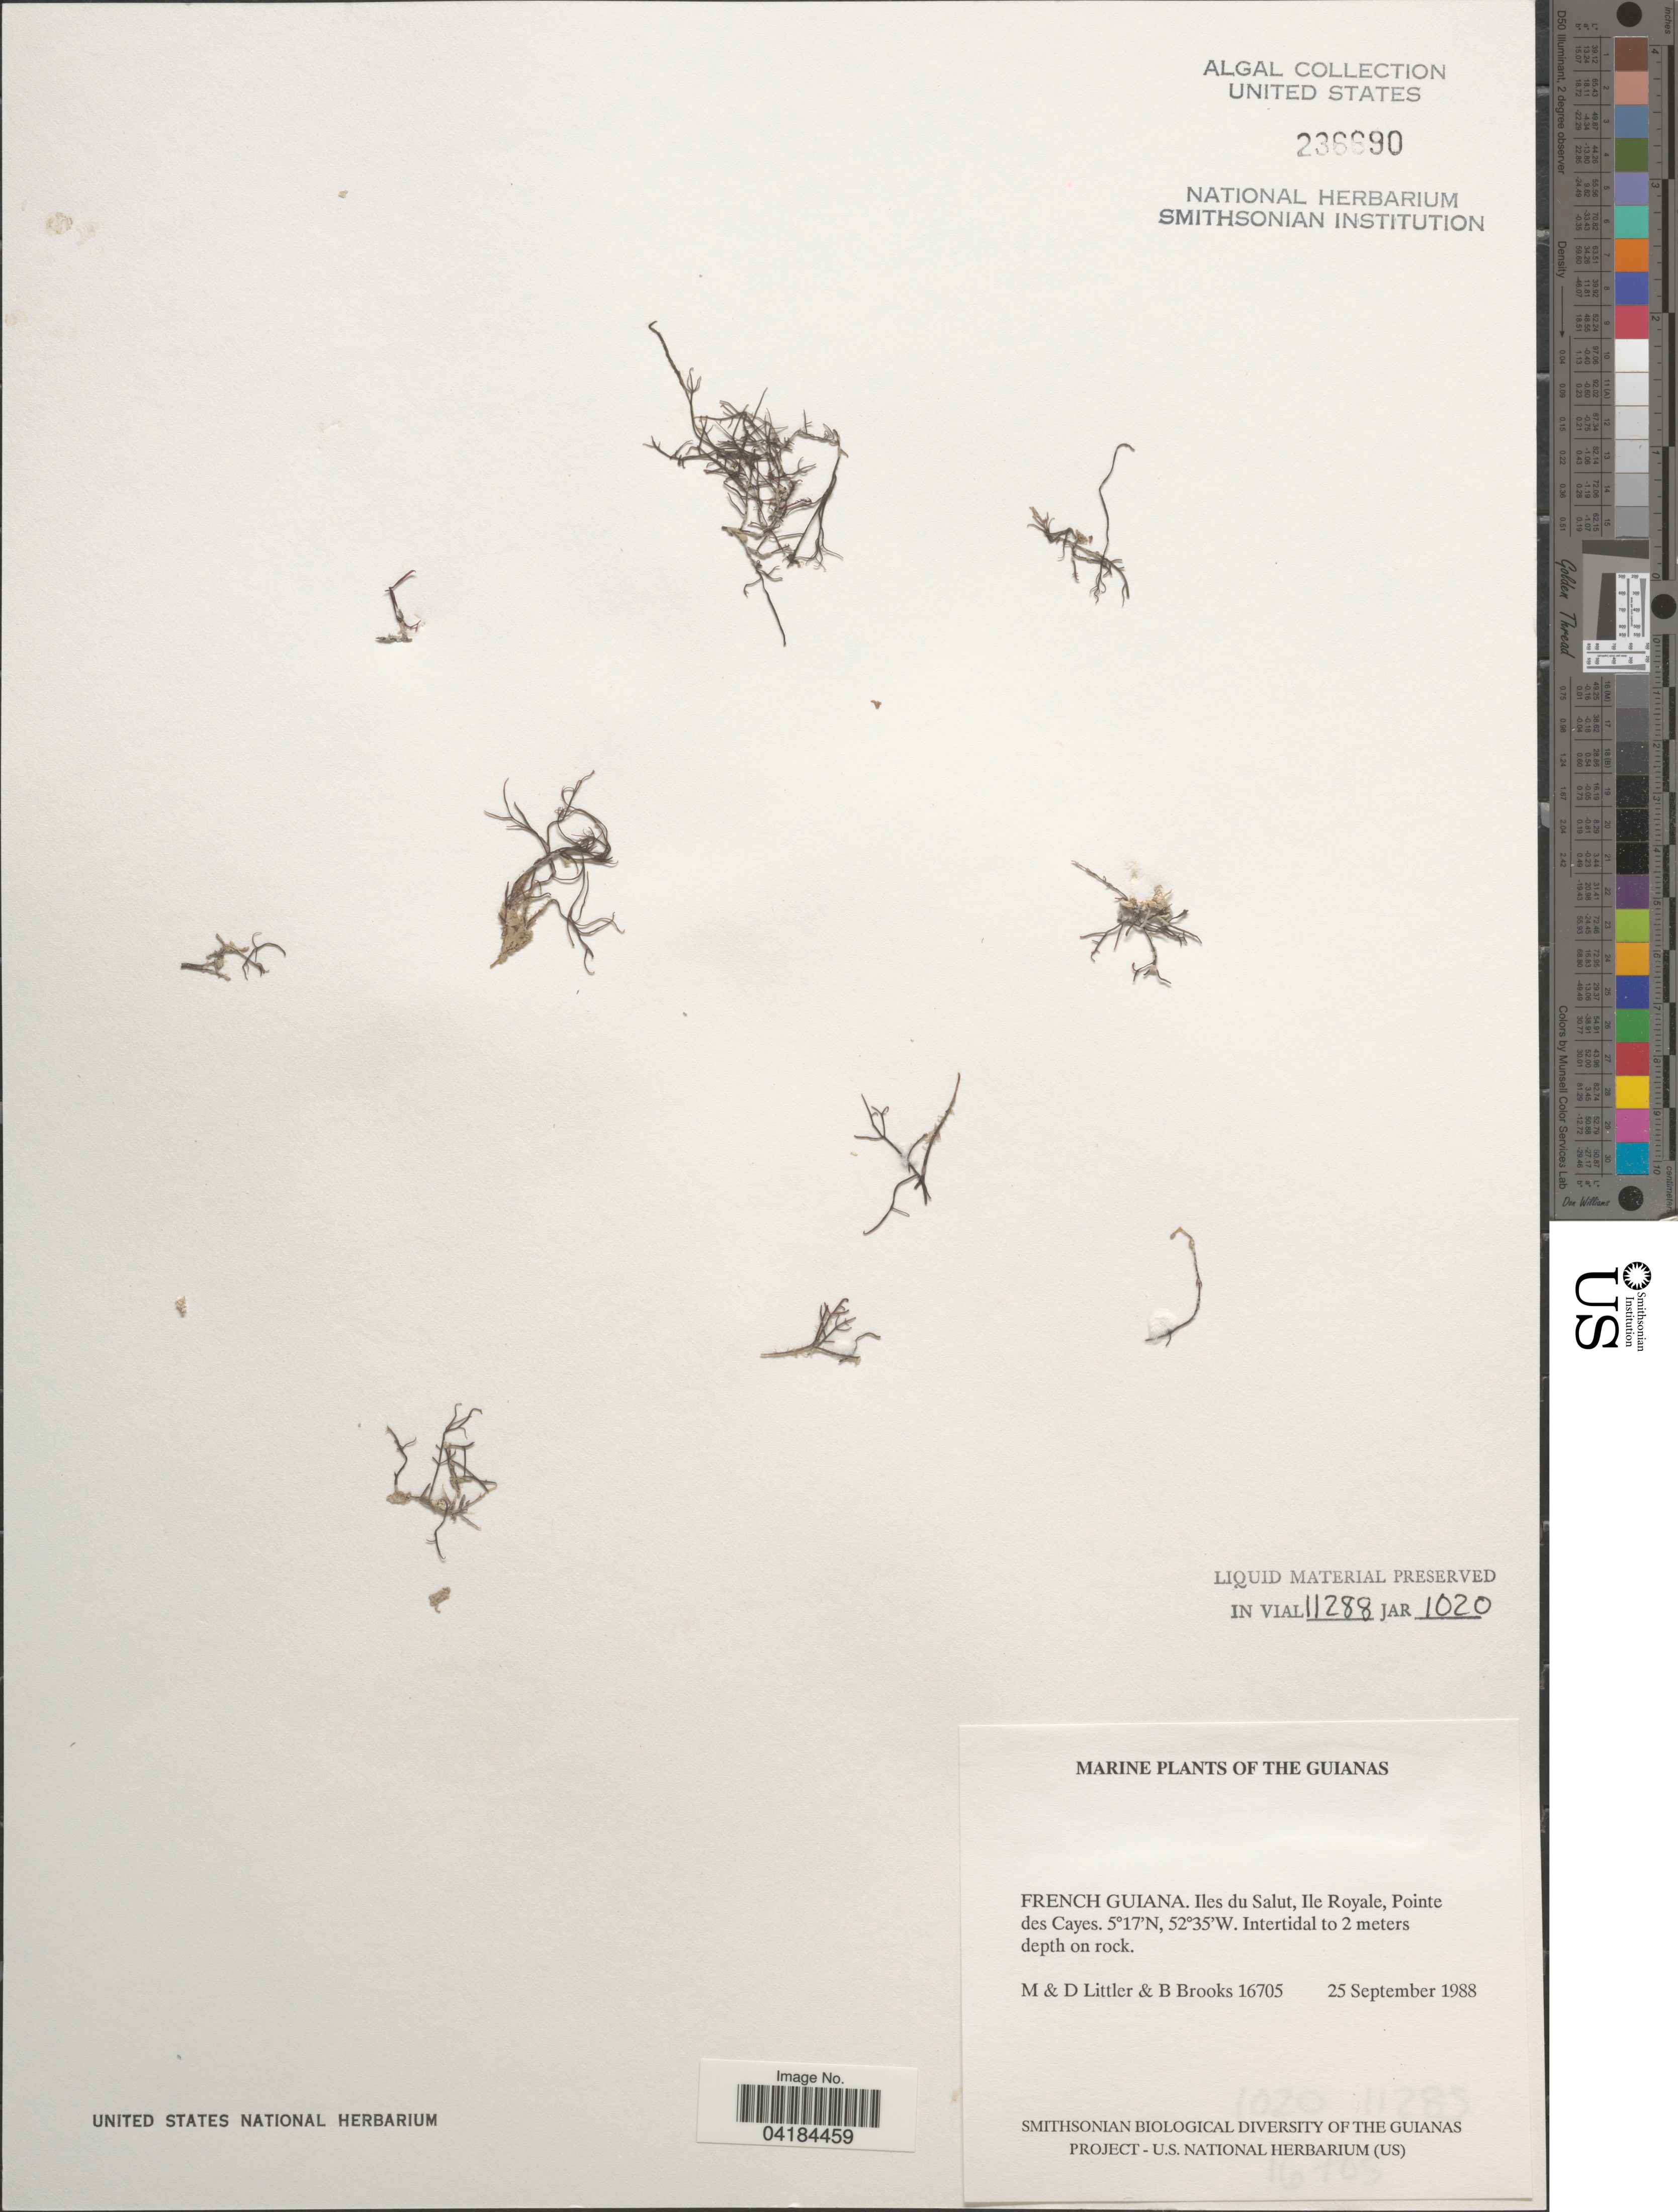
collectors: M. Littler, D. S. Littler & B. Brooks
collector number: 16705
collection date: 1988-09-25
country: French Guiana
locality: The Guianas. Iles du Salut, Ile Royale, Pointe des Cayes.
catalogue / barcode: US 236690